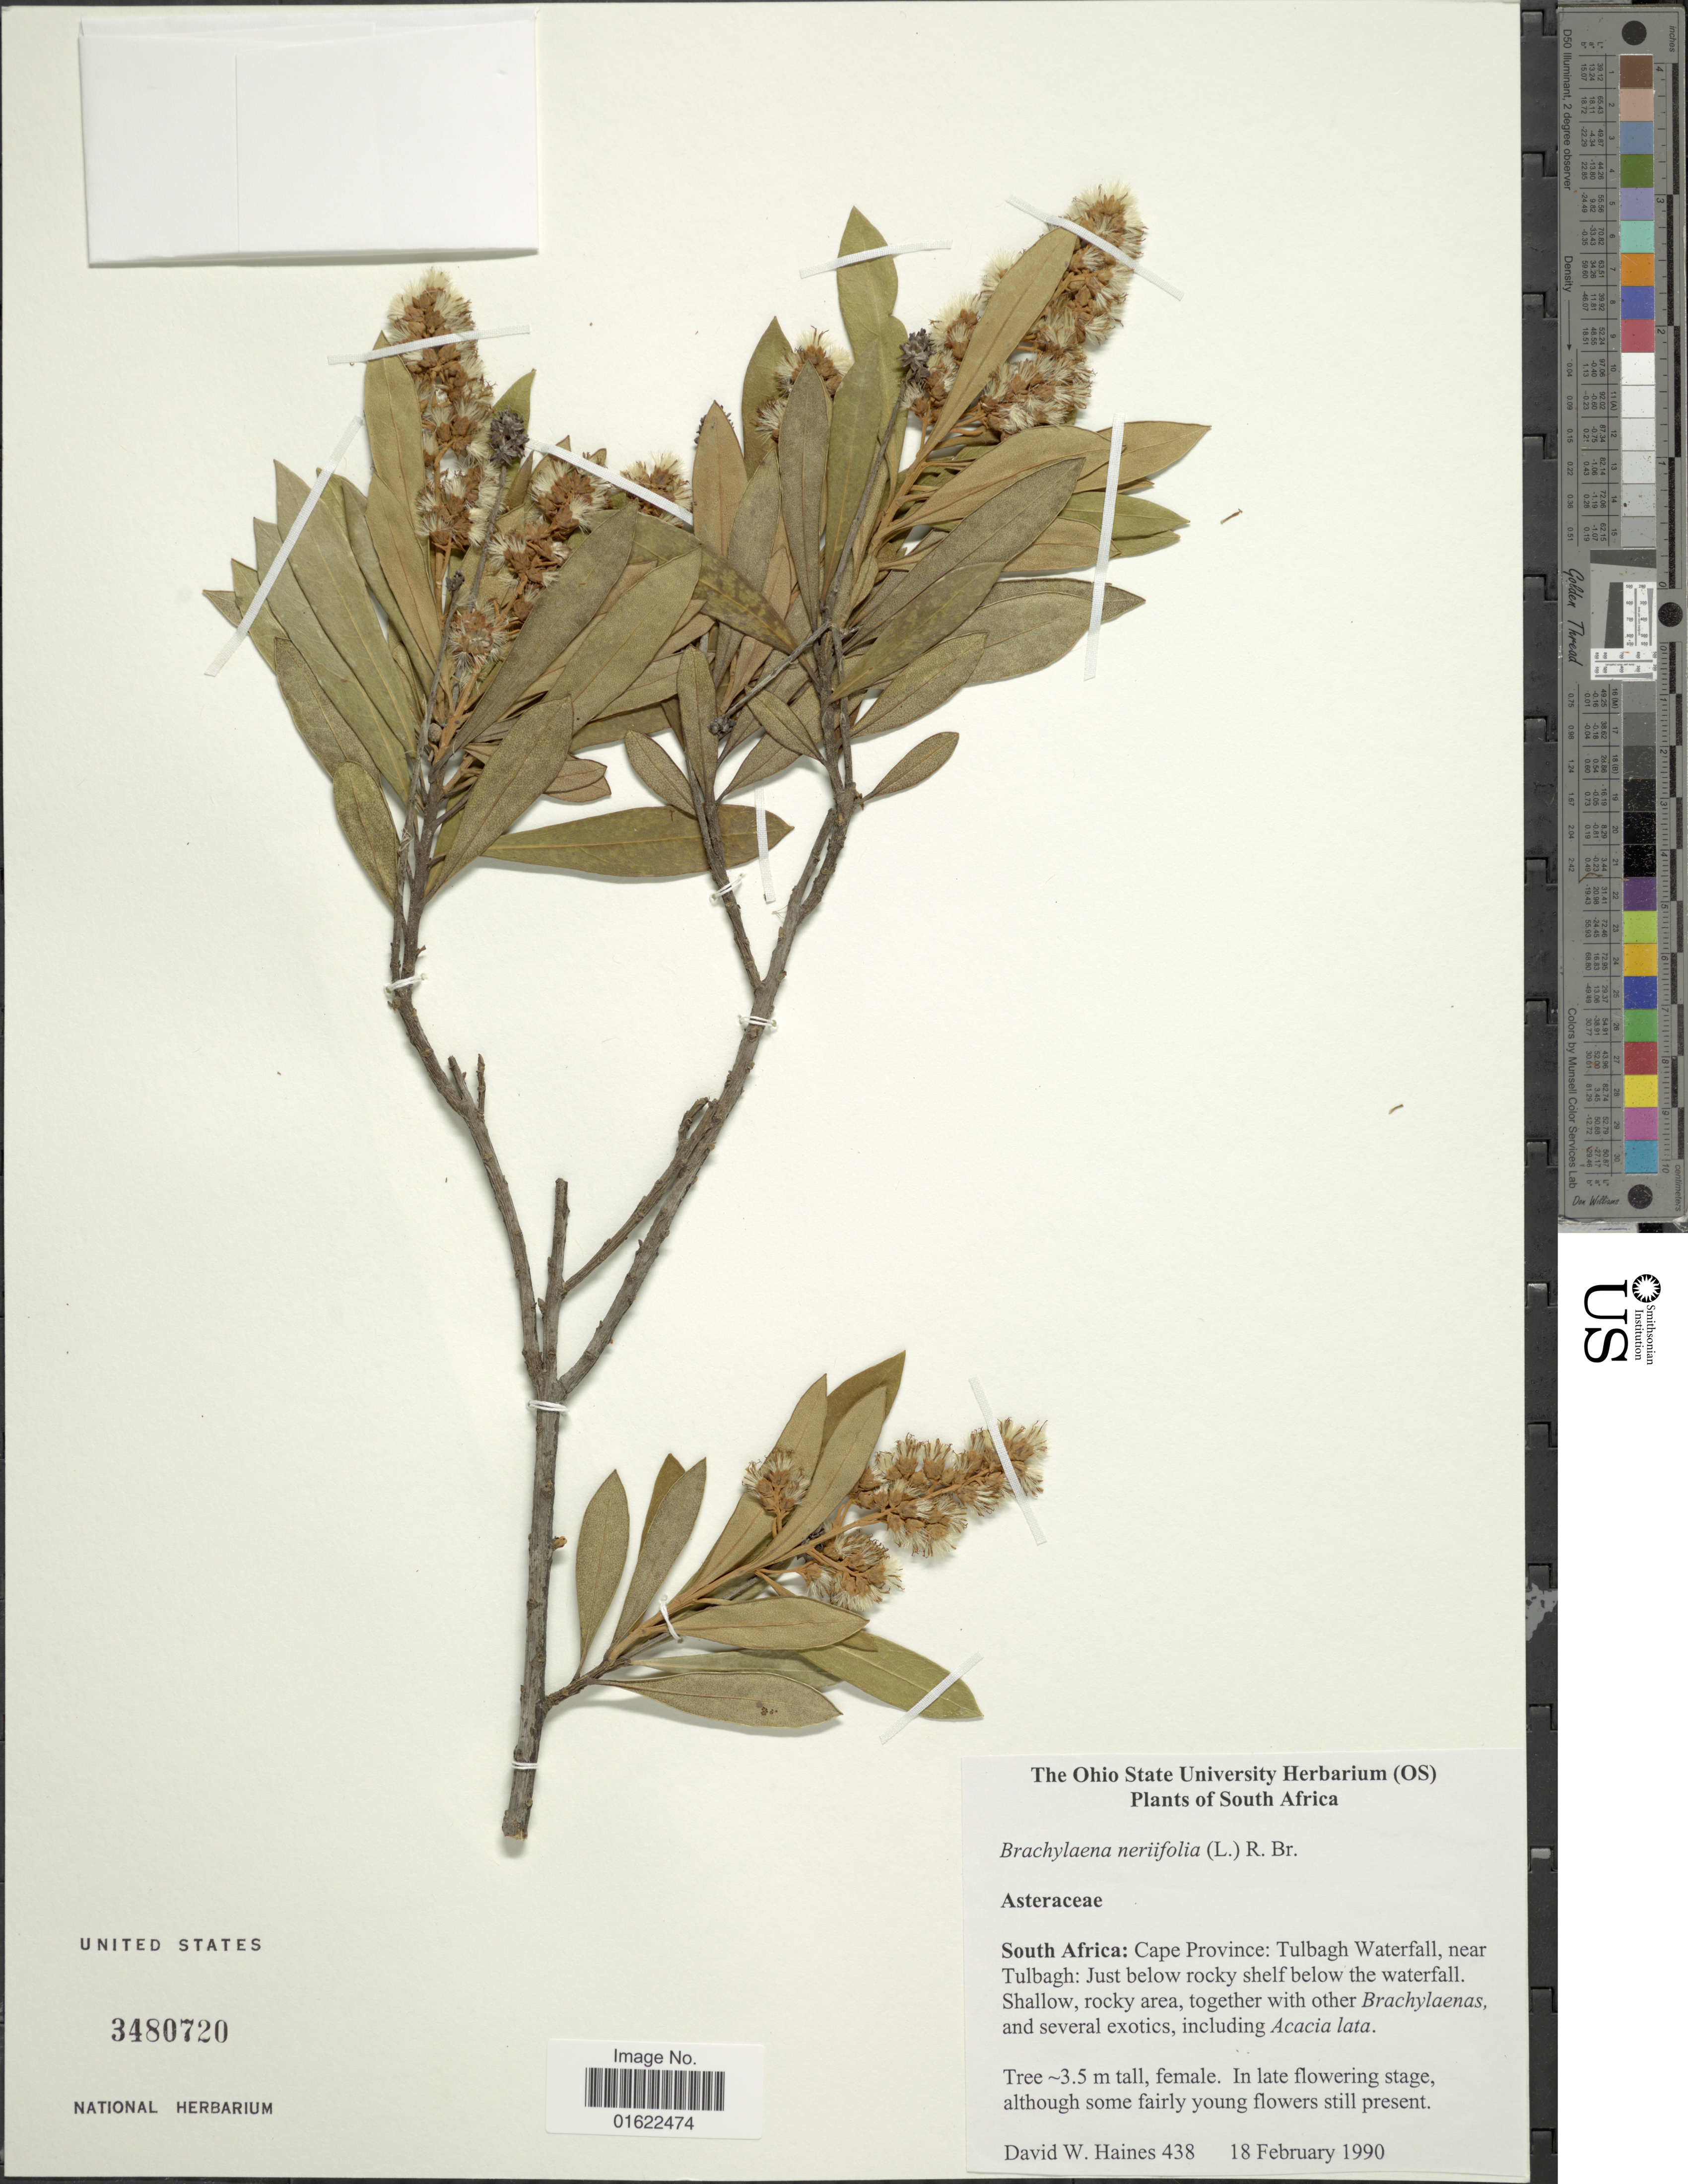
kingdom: Plantae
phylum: Tracheophyta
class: Magnoliopsida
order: Asterales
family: Asteraceae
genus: Brachylaena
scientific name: Brachylaena neriifolia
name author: (L.) R. Br.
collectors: D. Haines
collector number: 438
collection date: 1990-02-18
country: South Africa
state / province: Western Cape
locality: Tulbagh Waterfall, near Tulbagh: Just below rocky shelf below the waterfall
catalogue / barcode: US 3480720